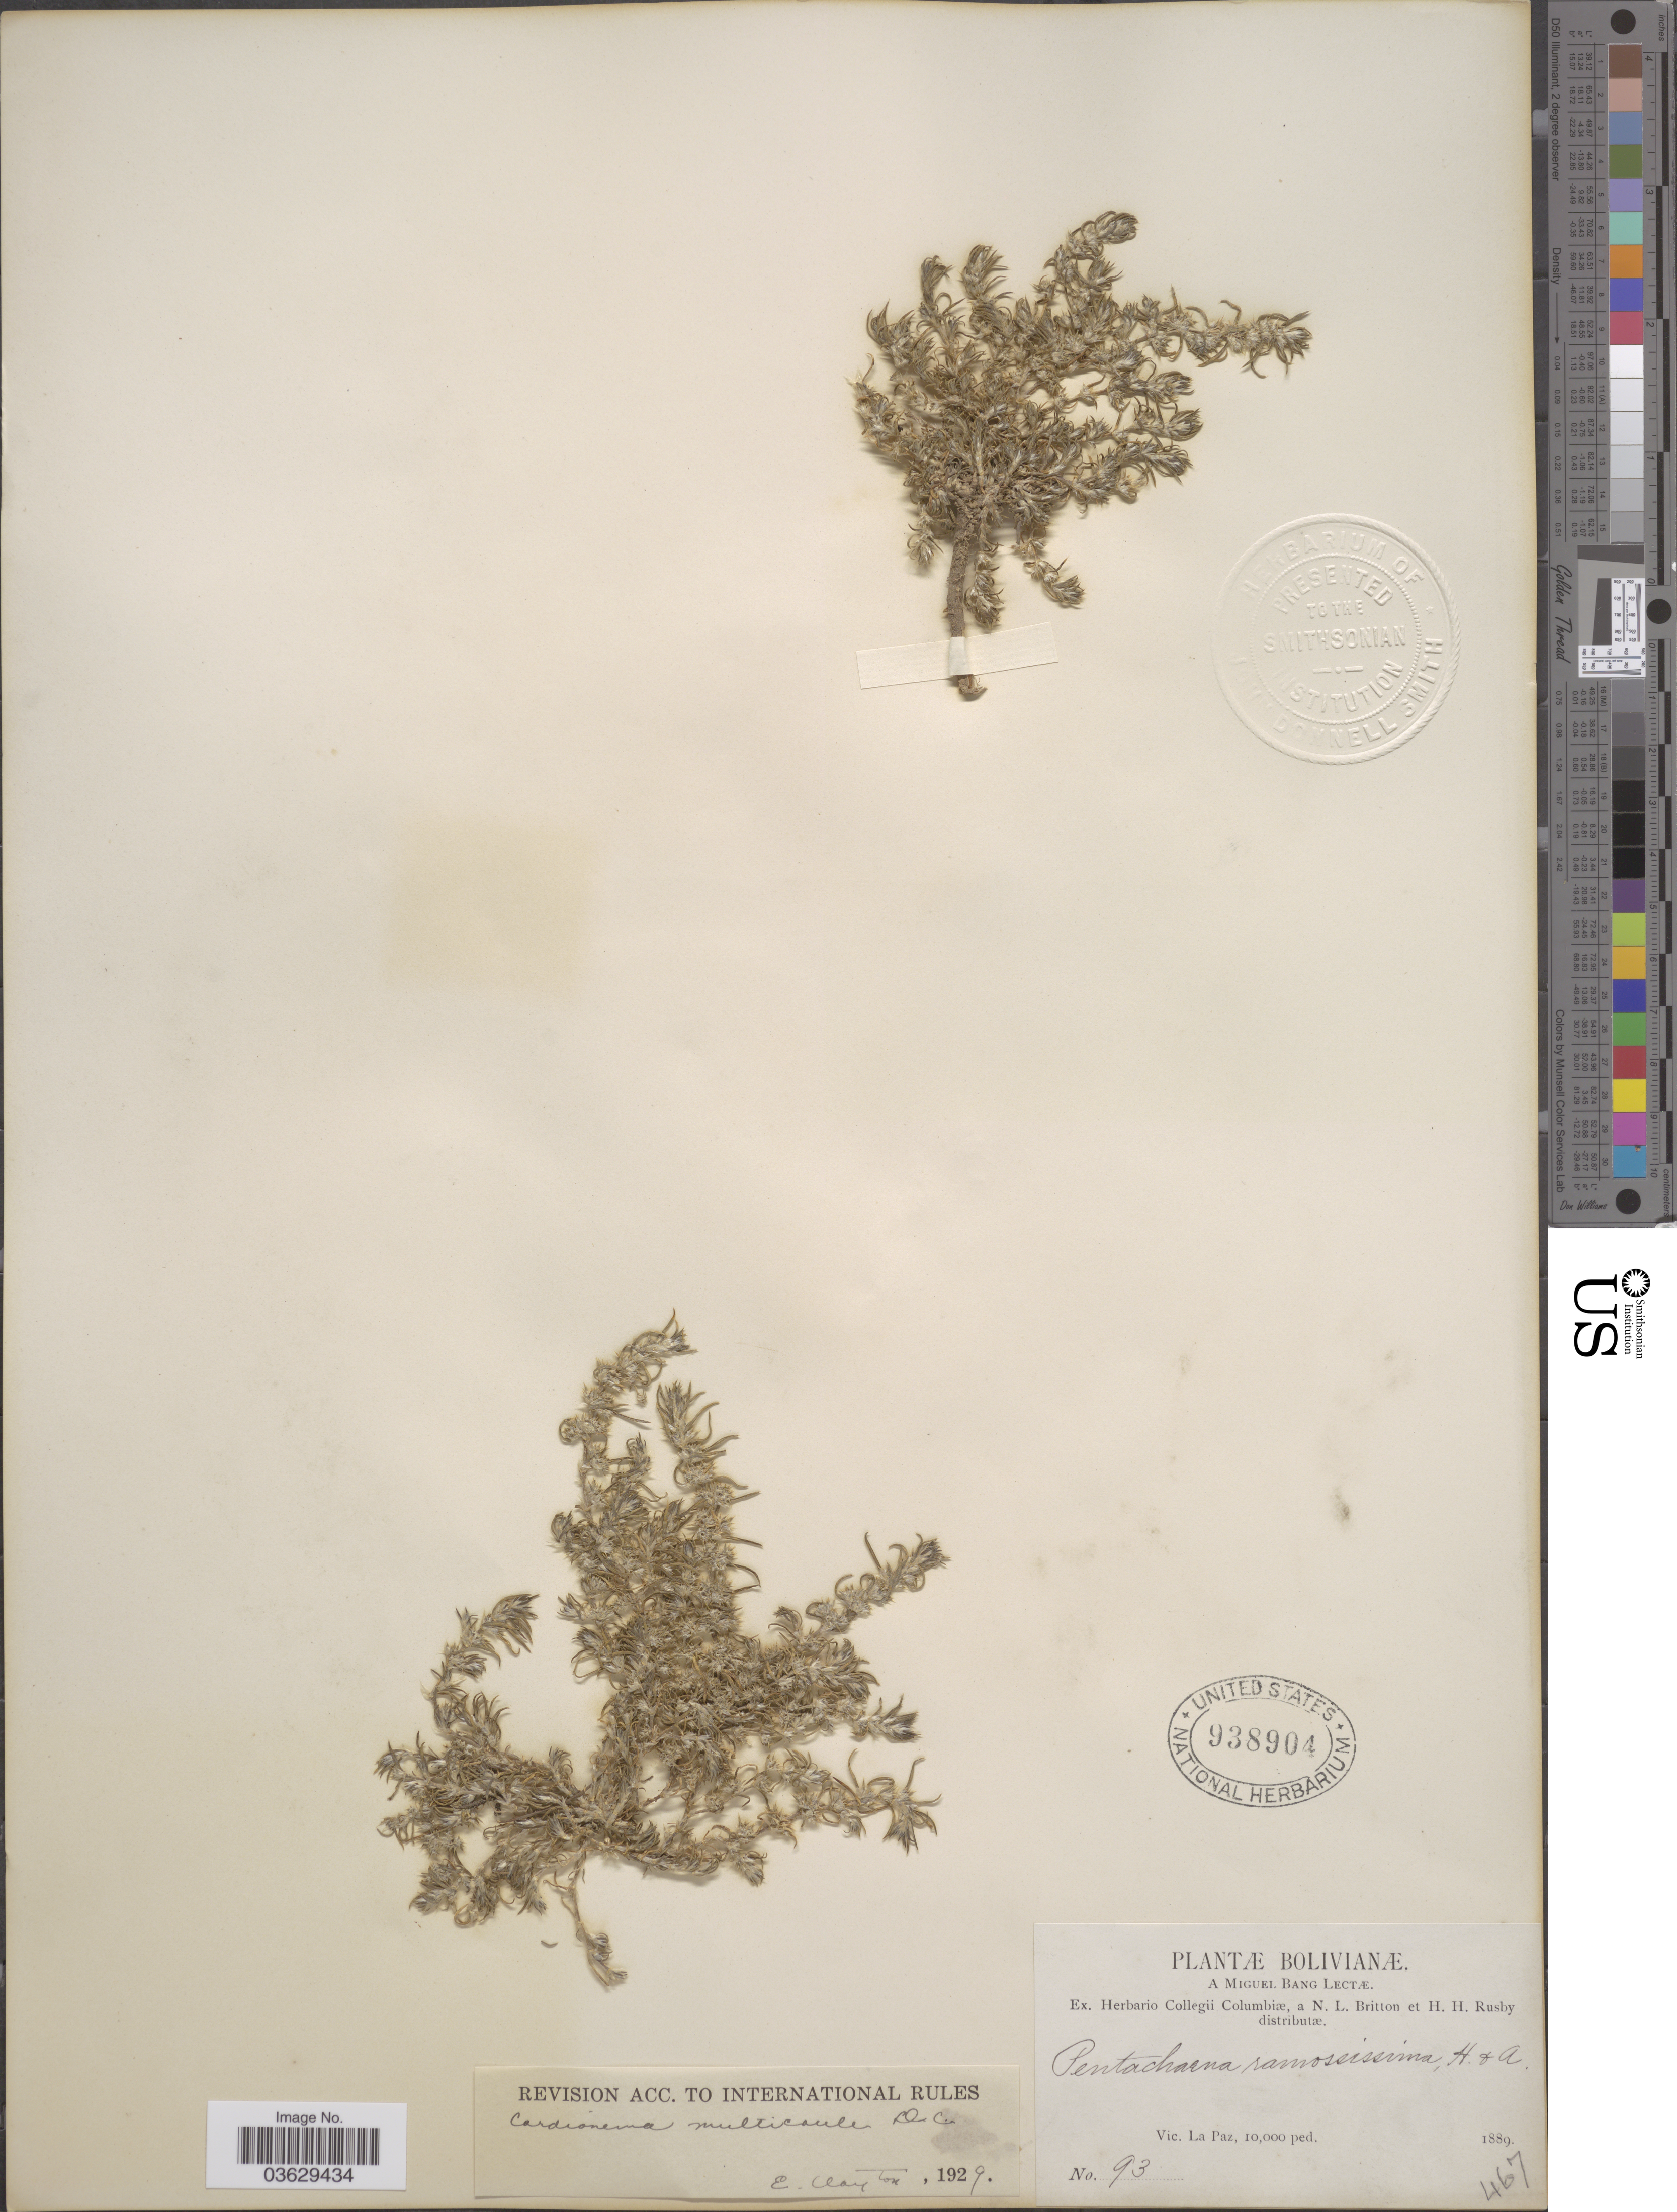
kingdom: Plantae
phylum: Tracheophyta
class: Magnoliopsida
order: Caryophyllales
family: Caryophyllaceae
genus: Cardionema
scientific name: Cardionema ramosissimum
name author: (Weinm.) A. Nelson & J.F. Macbr.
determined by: U.S. National Herbarium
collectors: M. Bang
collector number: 93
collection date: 1889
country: Bolivia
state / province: La Paz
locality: Vic. La Paz.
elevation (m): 3048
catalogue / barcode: US 938904